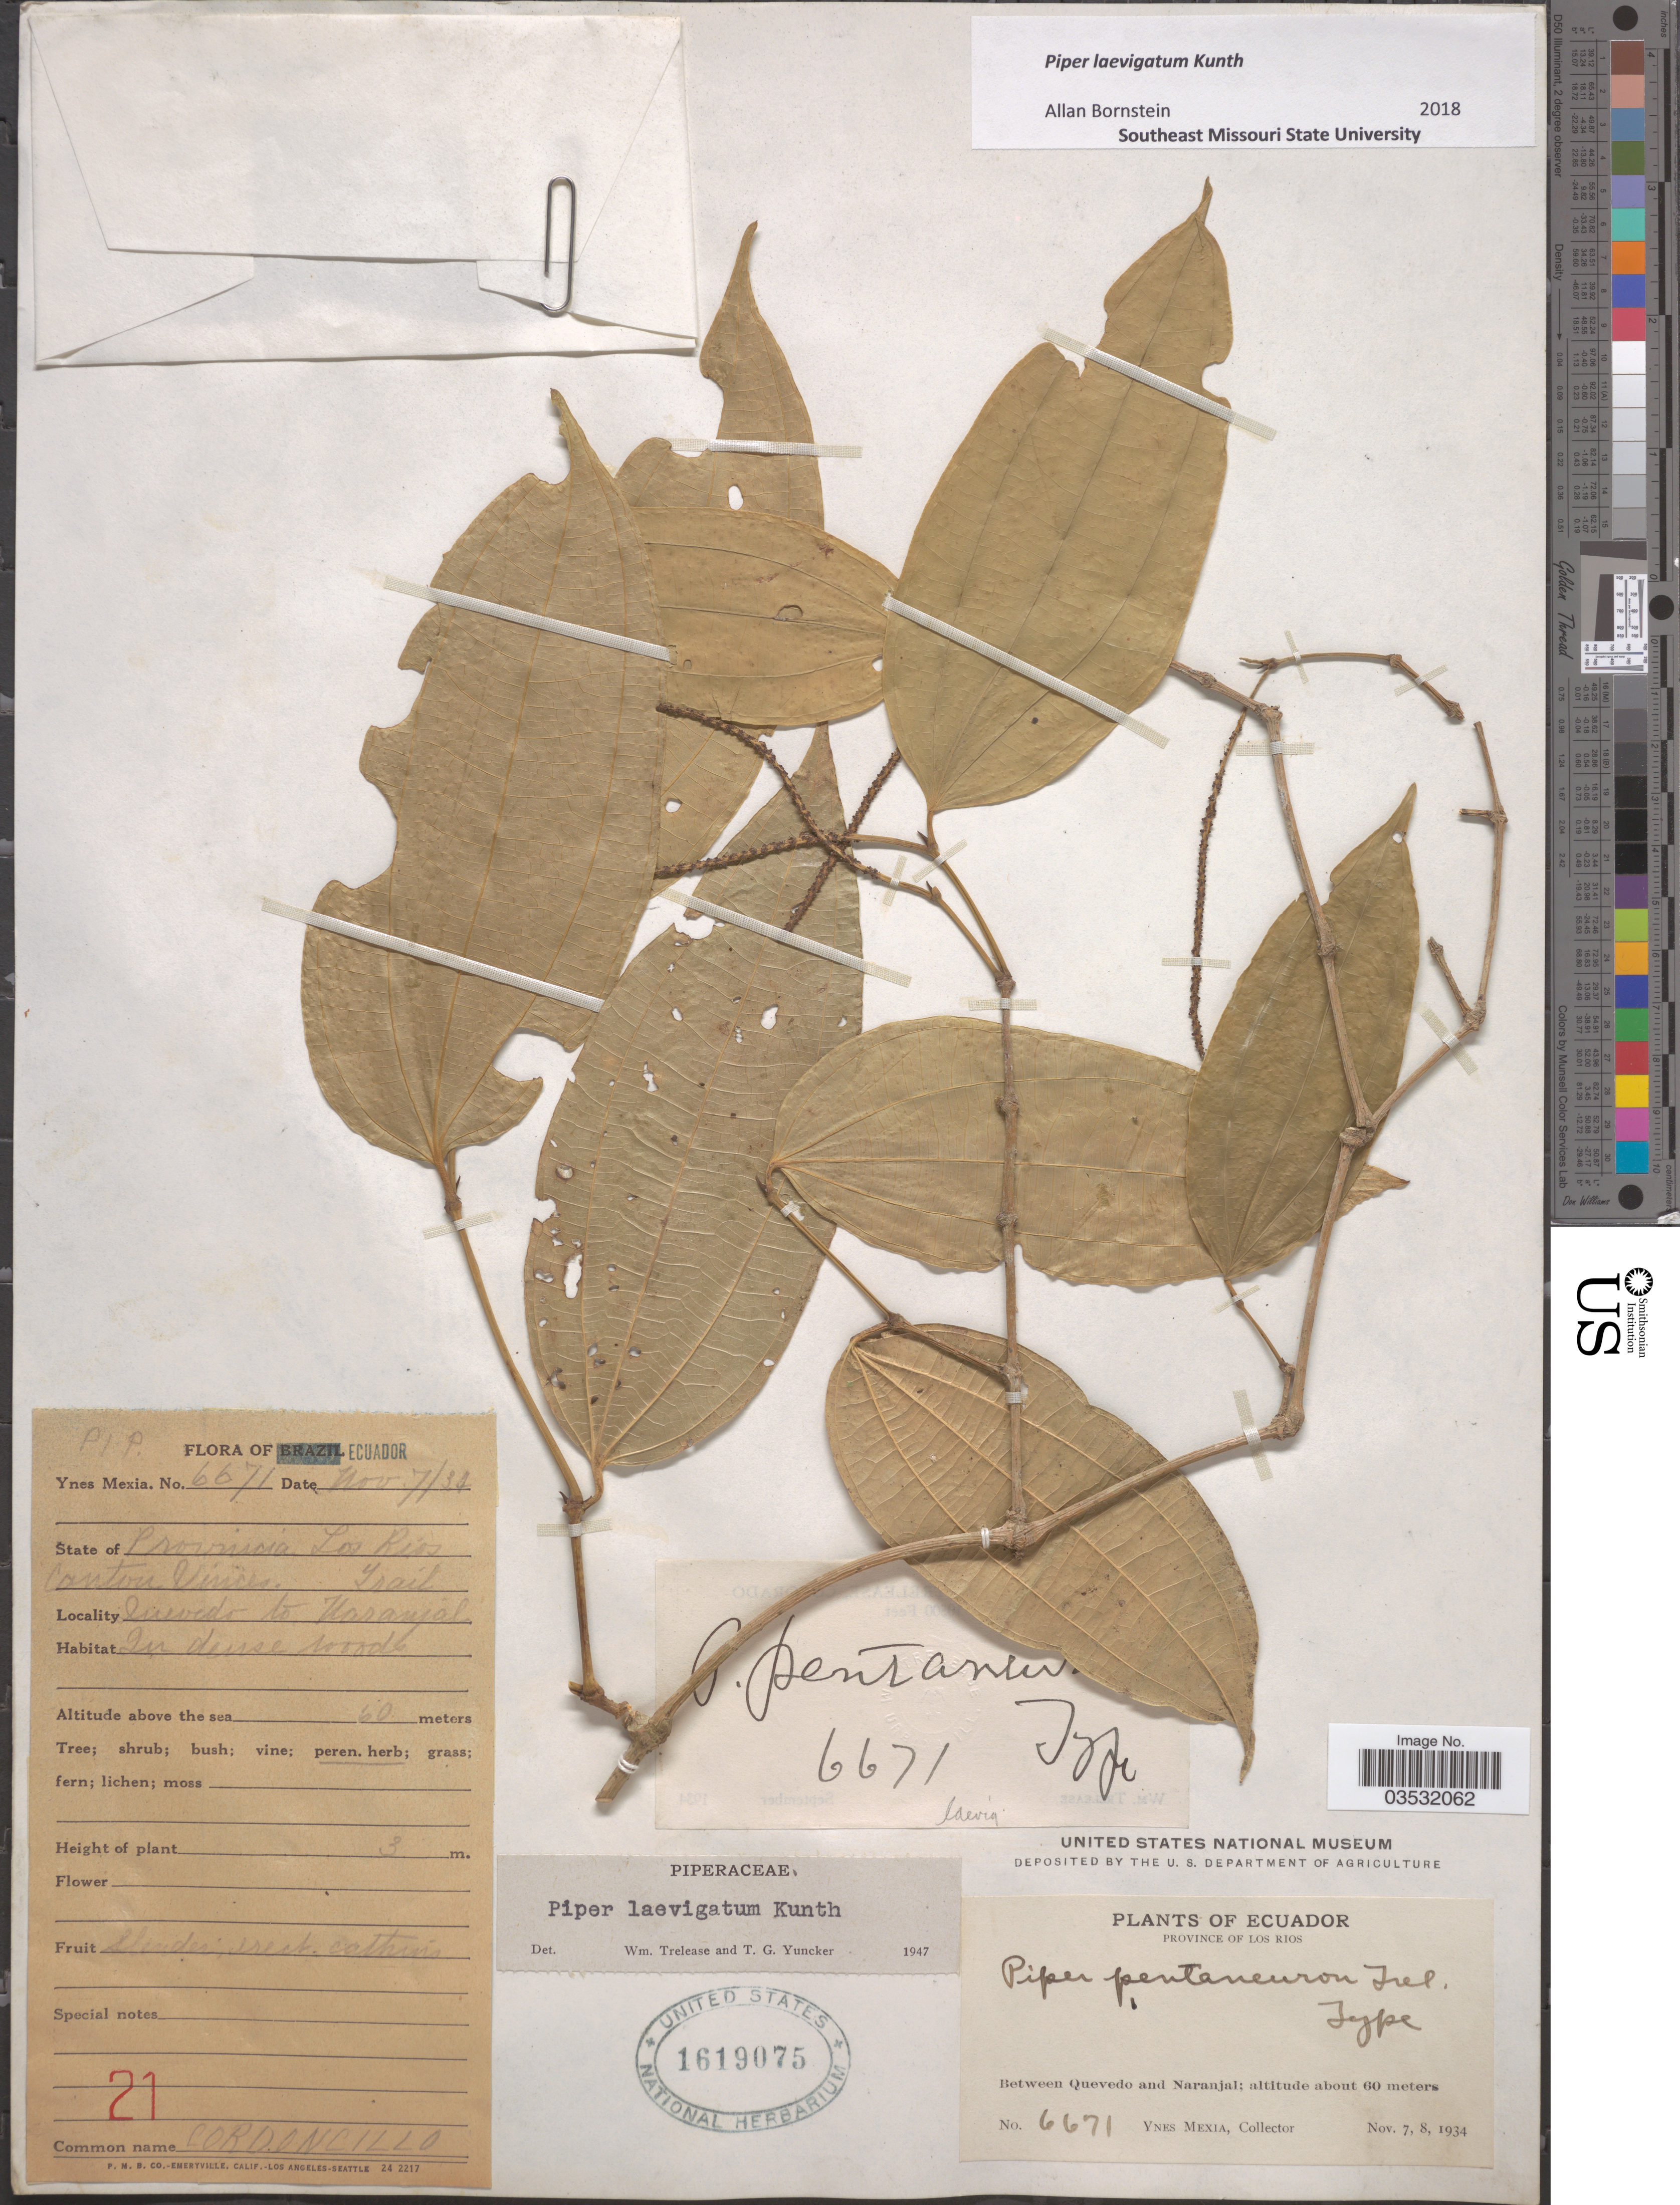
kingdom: Plantae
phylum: Tracheophyta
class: Magnoliopsida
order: Piperales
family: Piperaceae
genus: Piper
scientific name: Piper laevigatum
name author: Kunth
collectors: Y. Mexia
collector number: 6671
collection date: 1934-11-07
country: Ecuador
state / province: Los Ríos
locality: Between Quevedo and Naranjal. Canton Vinces. Trail Quevedo to Naranjal.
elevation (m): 60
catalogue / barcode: US 1619075